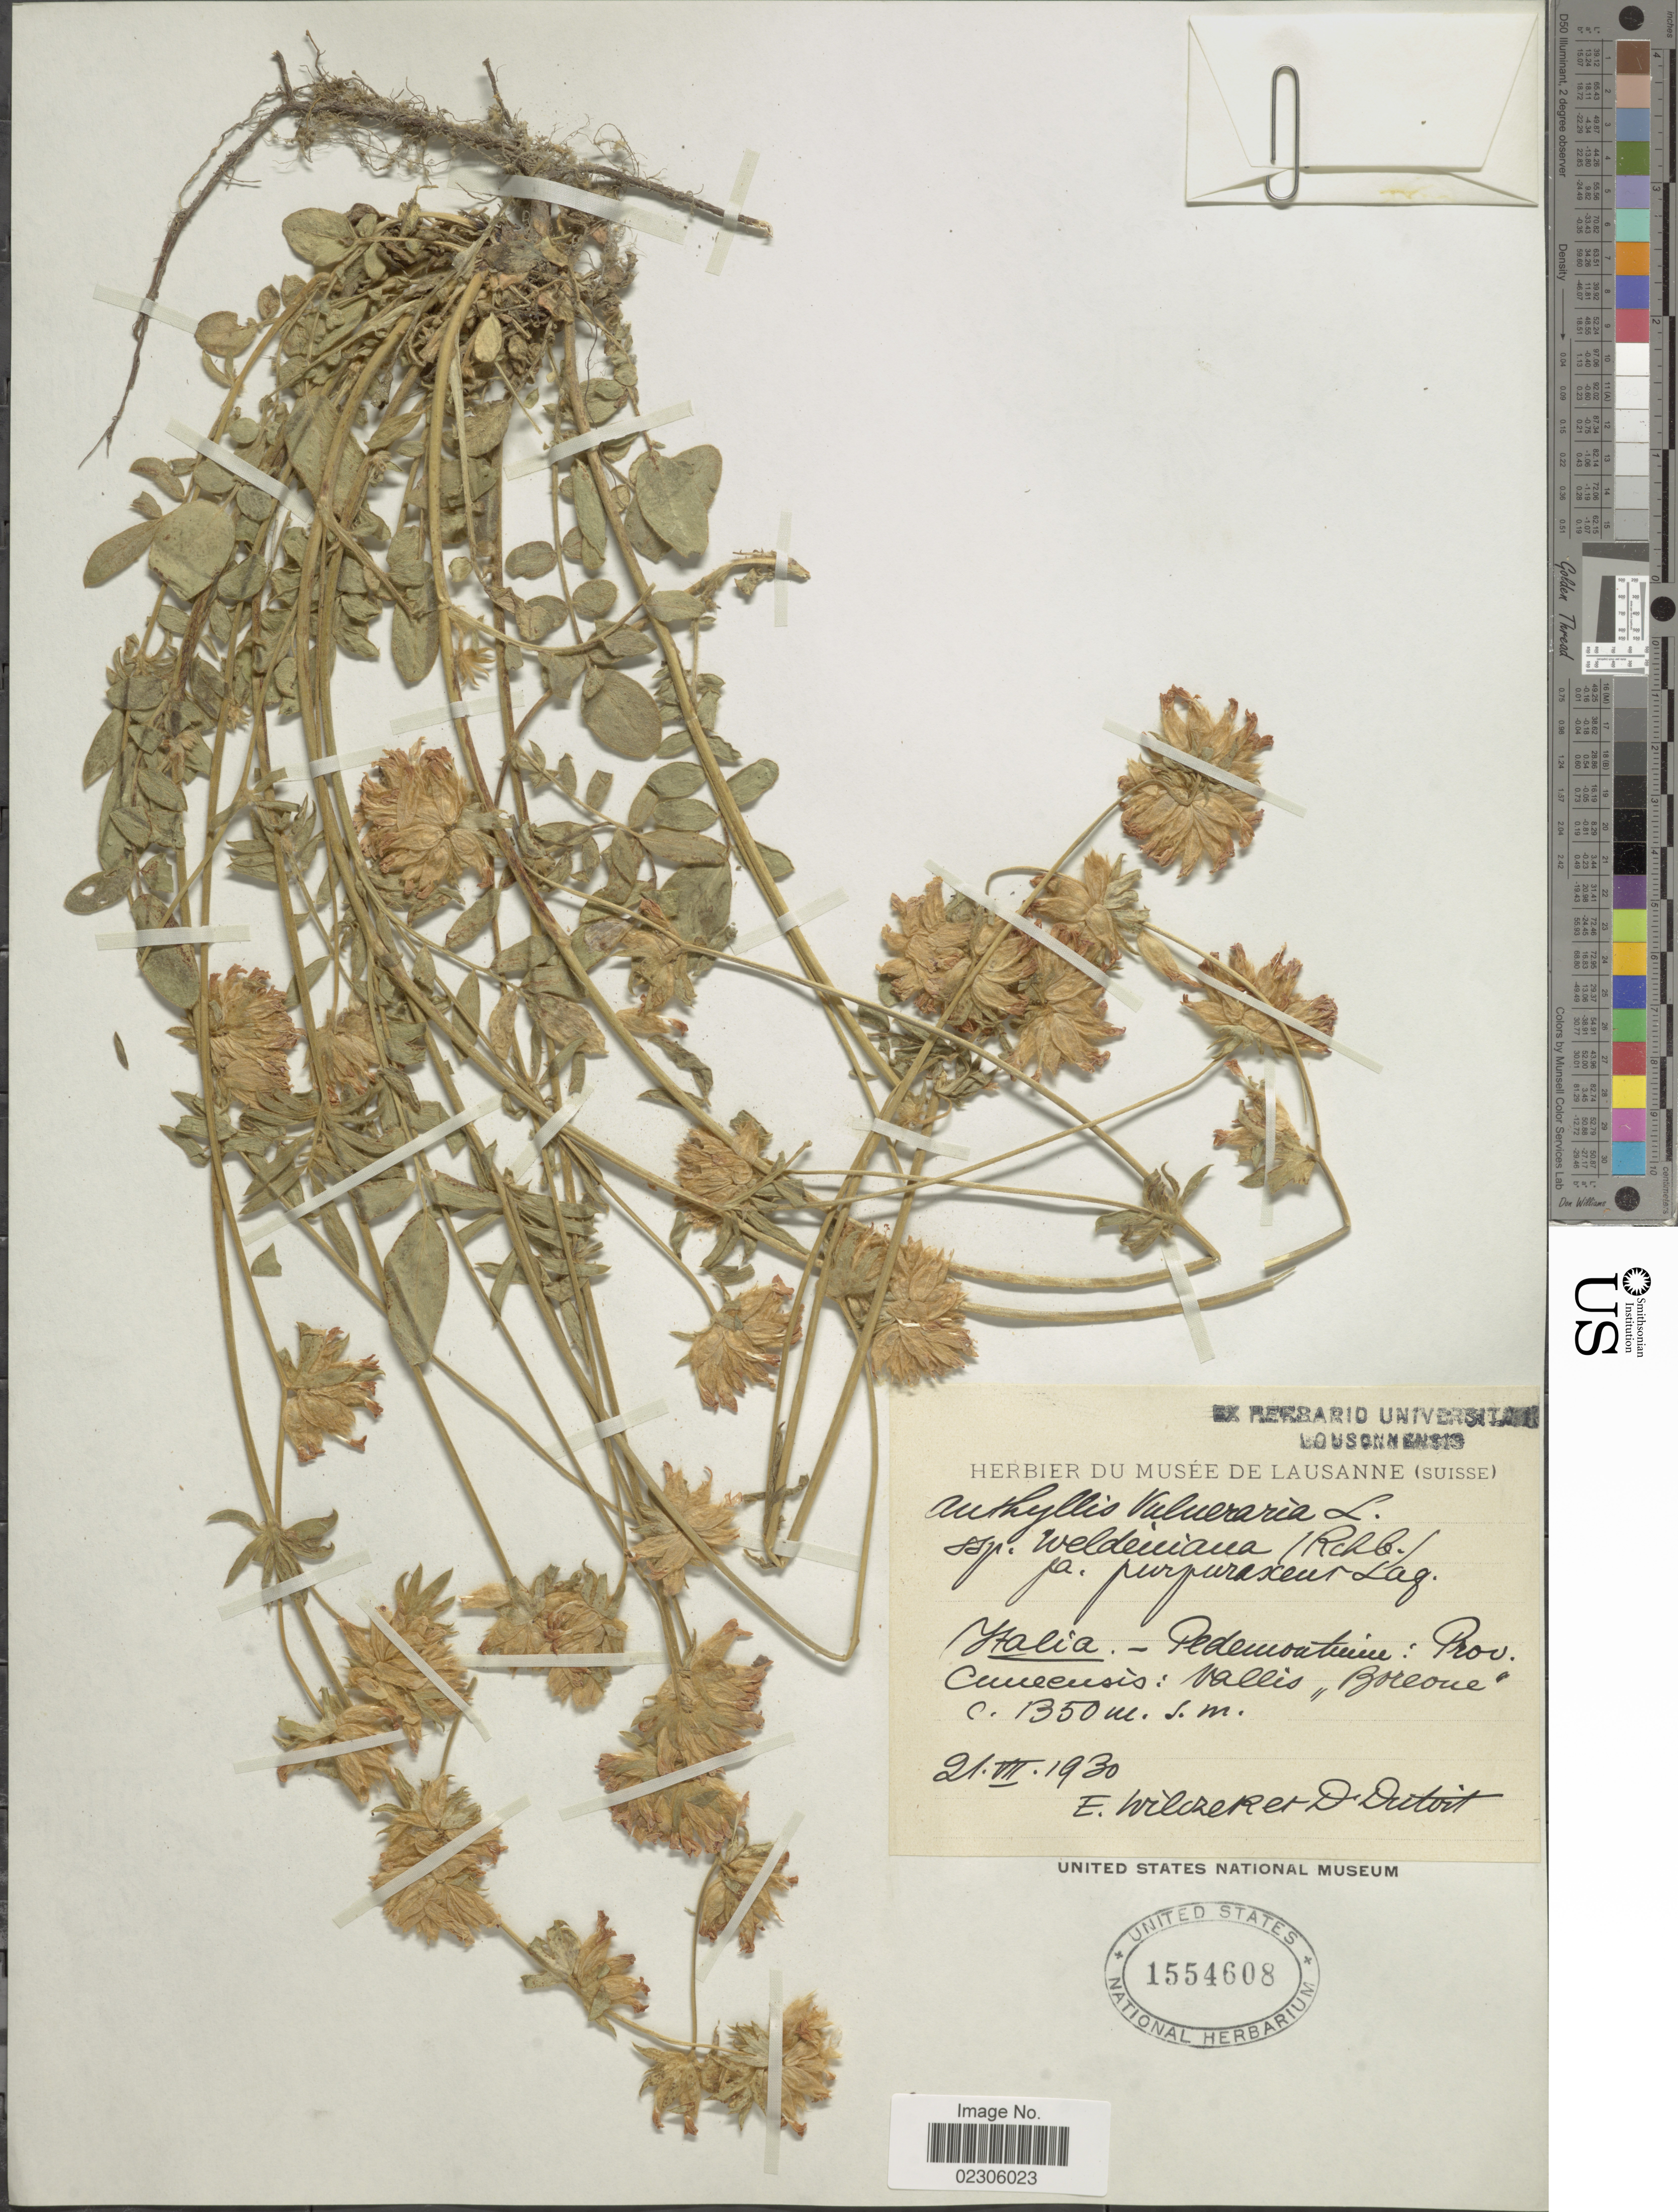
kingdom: Plantae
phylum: Tracheophyta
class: Magnoliopsida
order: Fabales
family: Fabaceae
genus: Anthyllis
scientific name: Anthyllis vulneraria subsp. weldeniana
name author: (Rchb.) Cullen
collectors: E. Wilczek & D. Dutoit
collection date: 1930-07-21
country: Italy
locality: Pedemontium, Prov. Canecusis [interpreted], Vallis Boreoue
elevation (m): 1350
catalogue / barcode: US 1554608